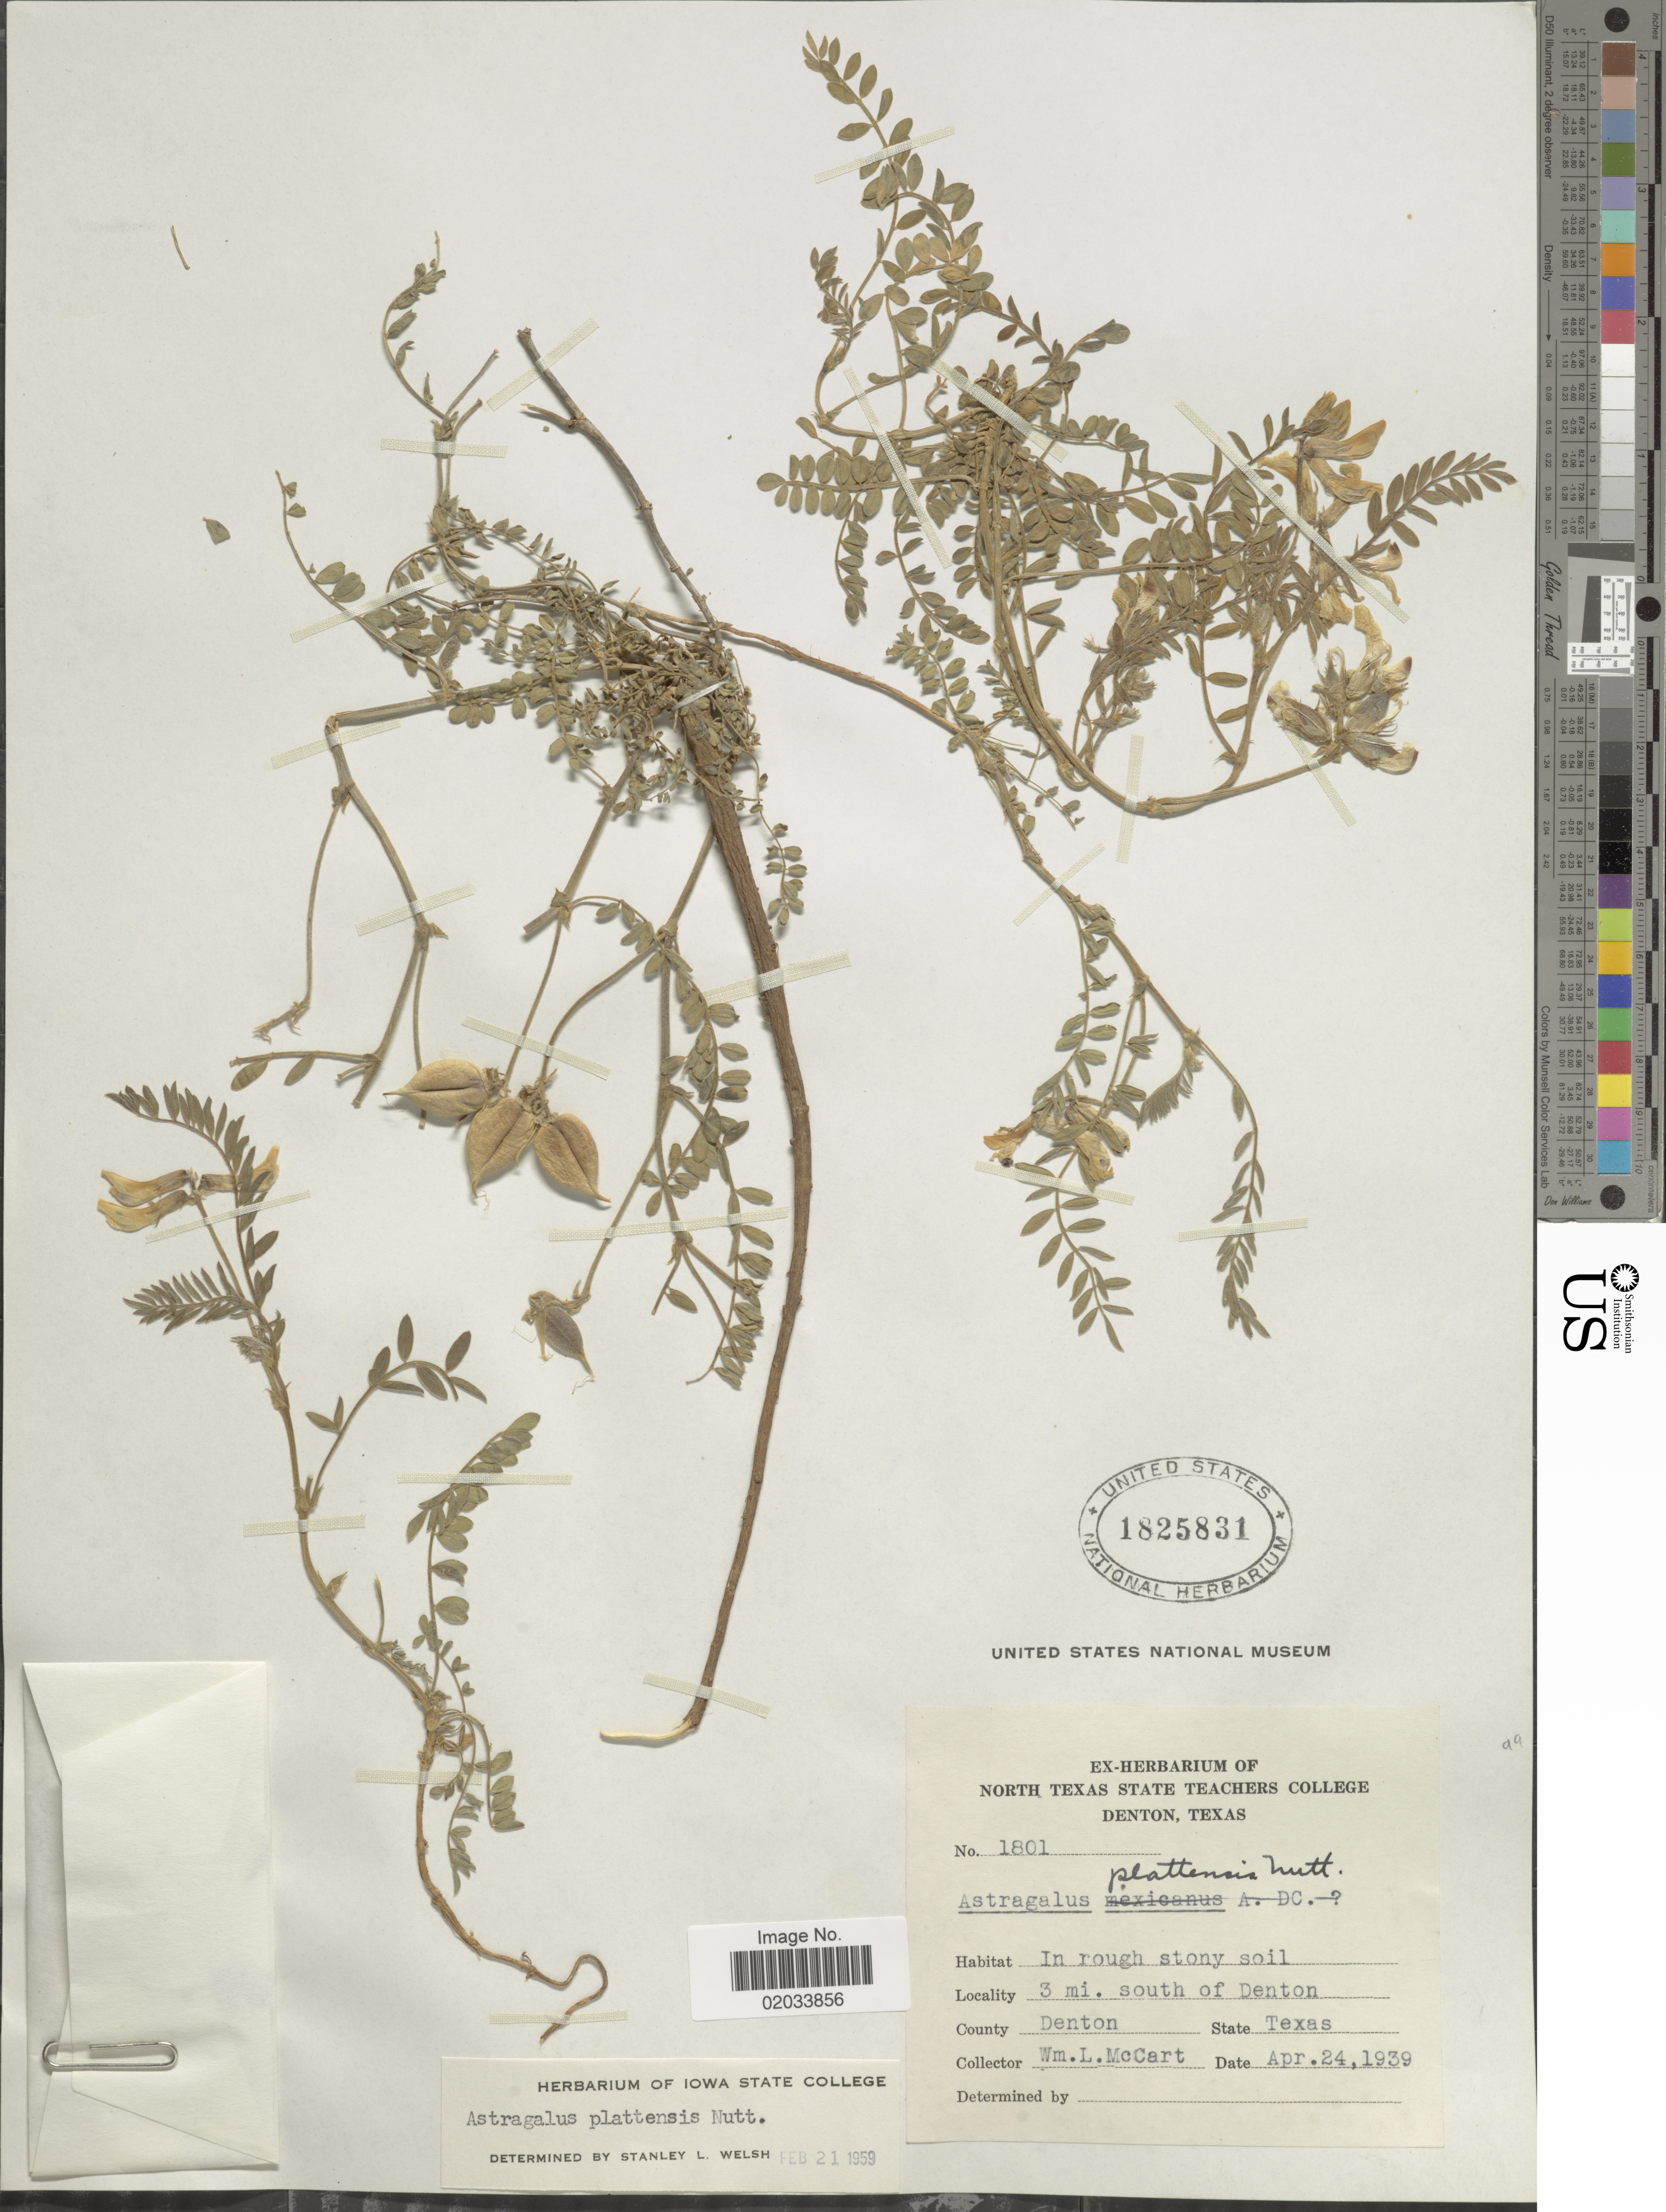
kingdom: Plantae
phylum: Tracheophyta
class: Magnoliopsida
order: Fabales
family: Fabaceae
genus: Astragalus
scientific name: Astragalus plattensis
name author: Nutt. ex Torr. & A. Gray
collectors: W. McCart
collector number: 1801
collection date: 1939-04-24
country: United States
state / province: Texas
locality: In rough stony soil, 3 mi south of Denton, County Denton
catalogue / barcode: US 1825831